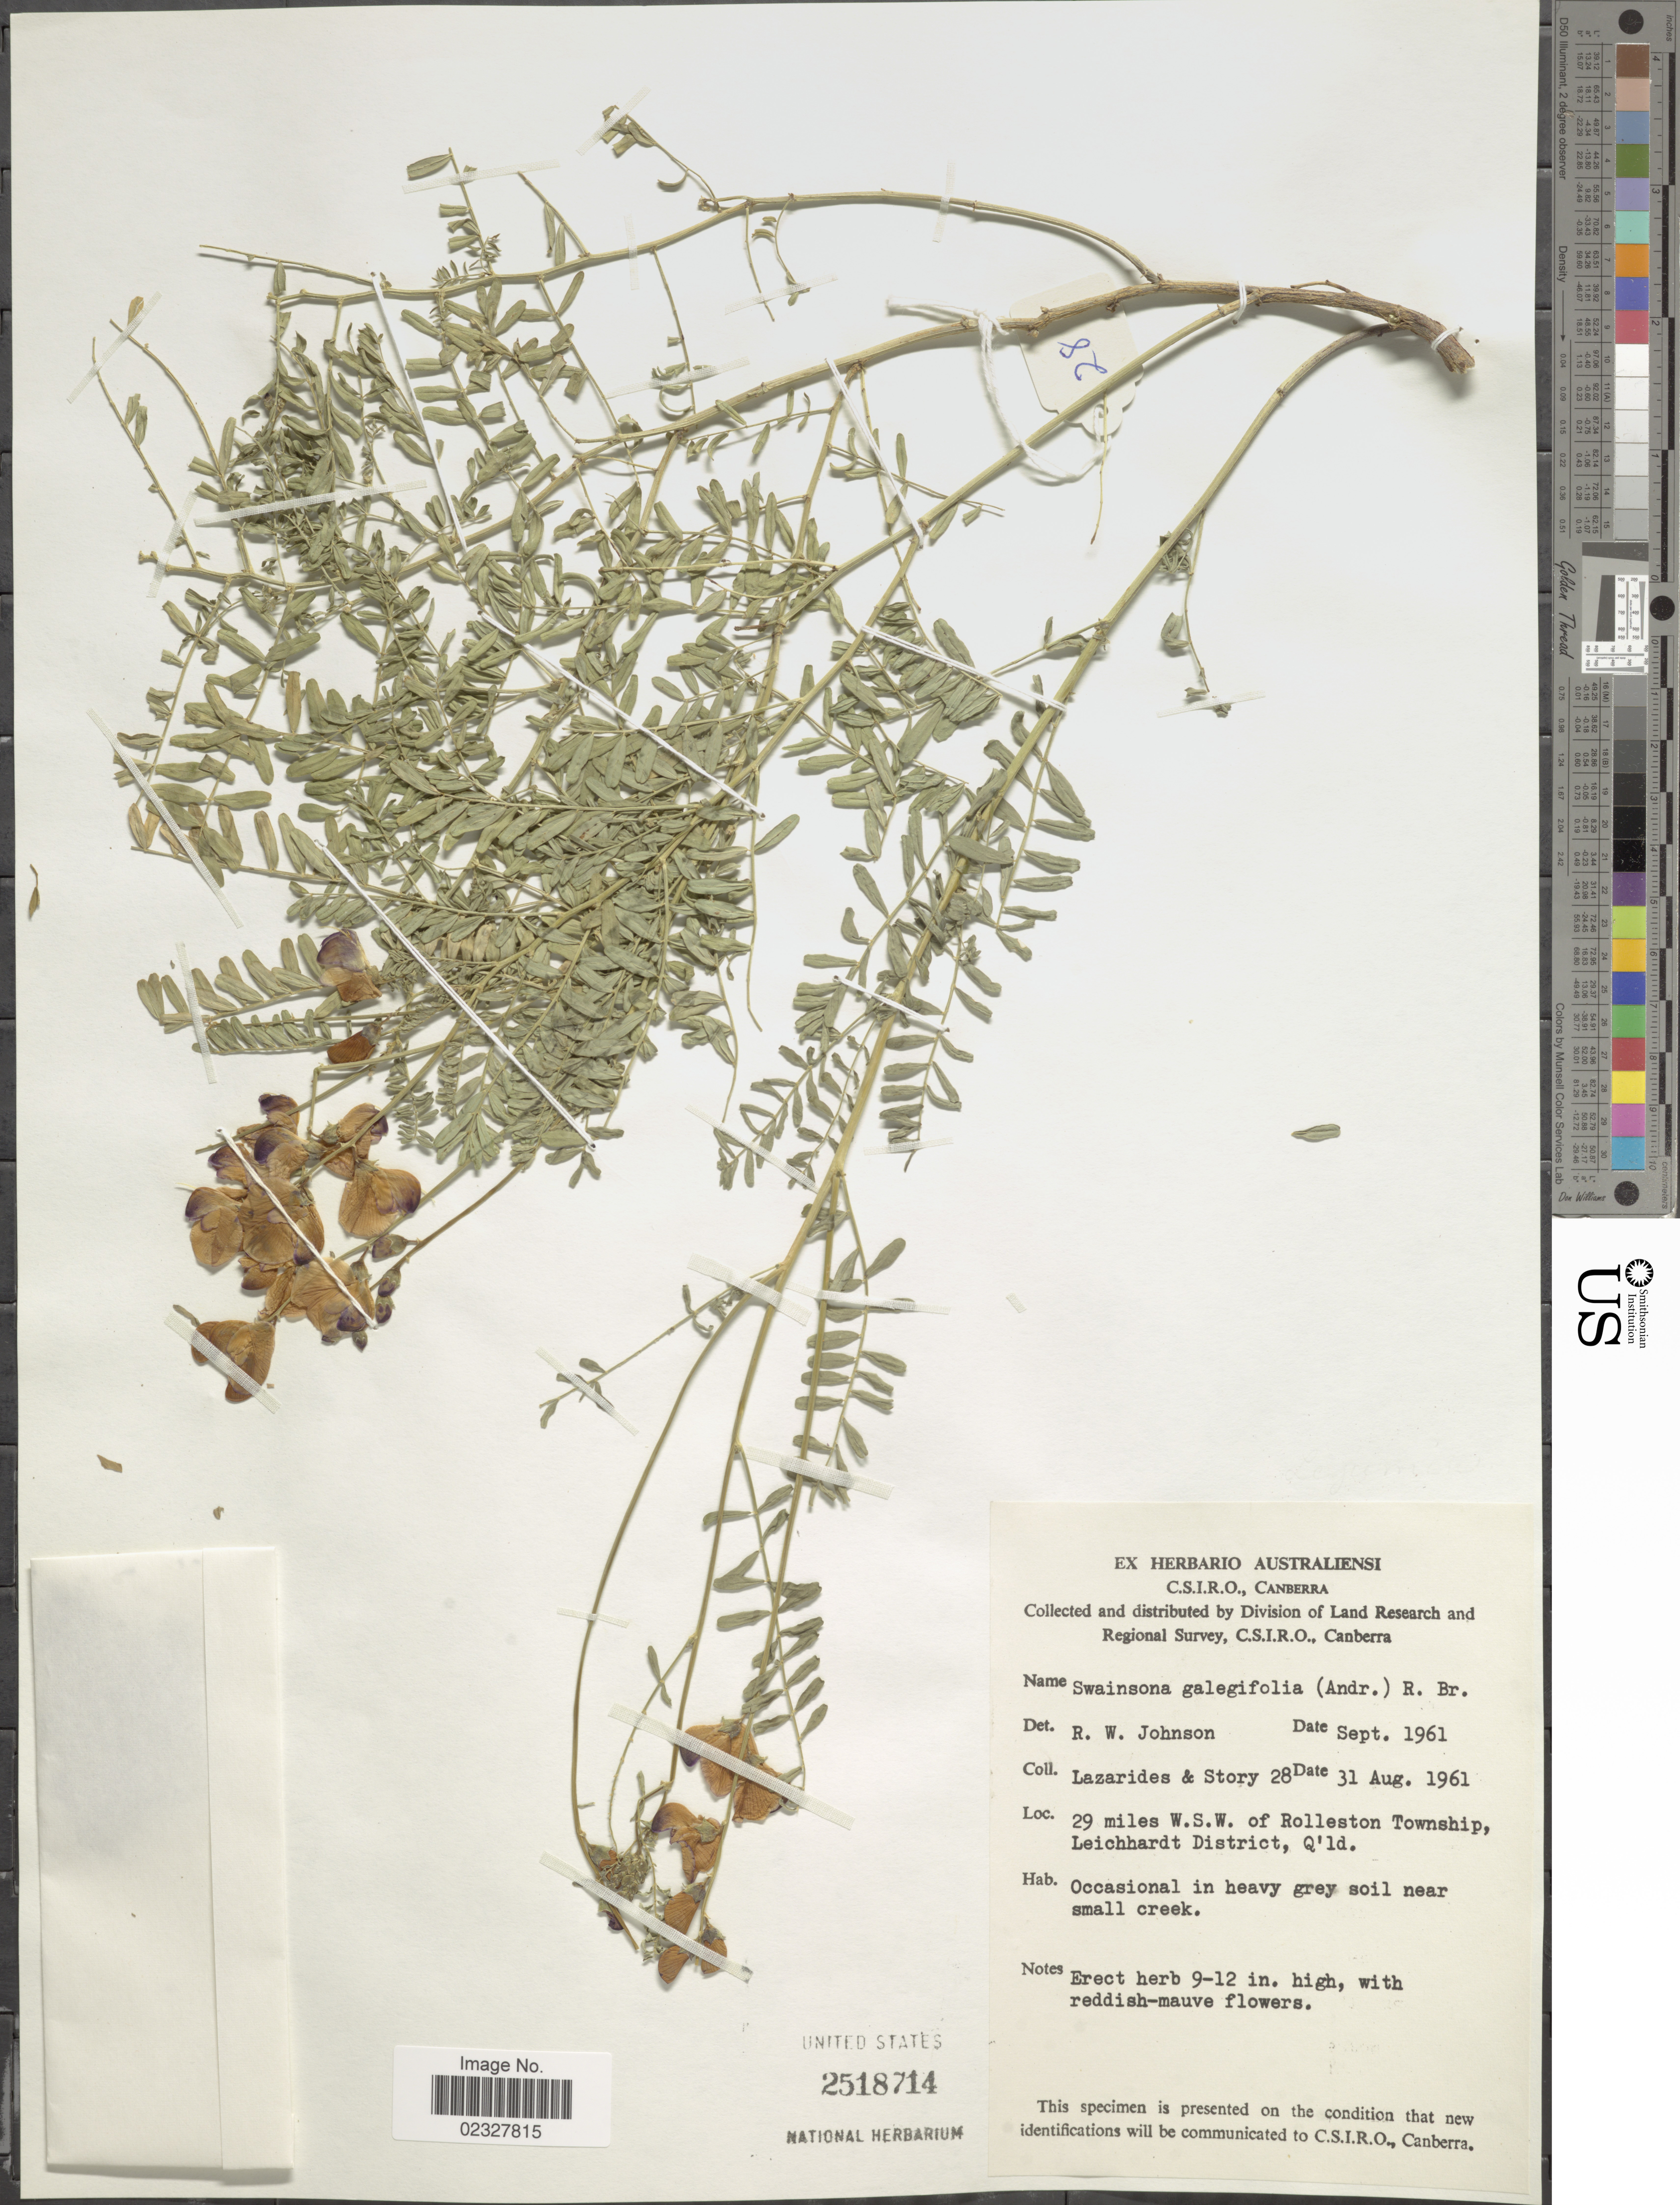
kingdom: Plantae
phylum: Tracheophyta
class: Magnoliopsida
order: Fabales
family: Fabaceae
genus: Swainsona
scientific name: Swainsona galegifolia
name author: (Andrews) R. Br.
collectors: M. Lazarides & -. Story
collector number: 28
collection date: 1961-08-31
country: Australia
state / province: Queensland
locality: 29 miles W.S.W of Rolleston Township, Leichardt District, Q'ld.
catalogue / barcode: US 2518714